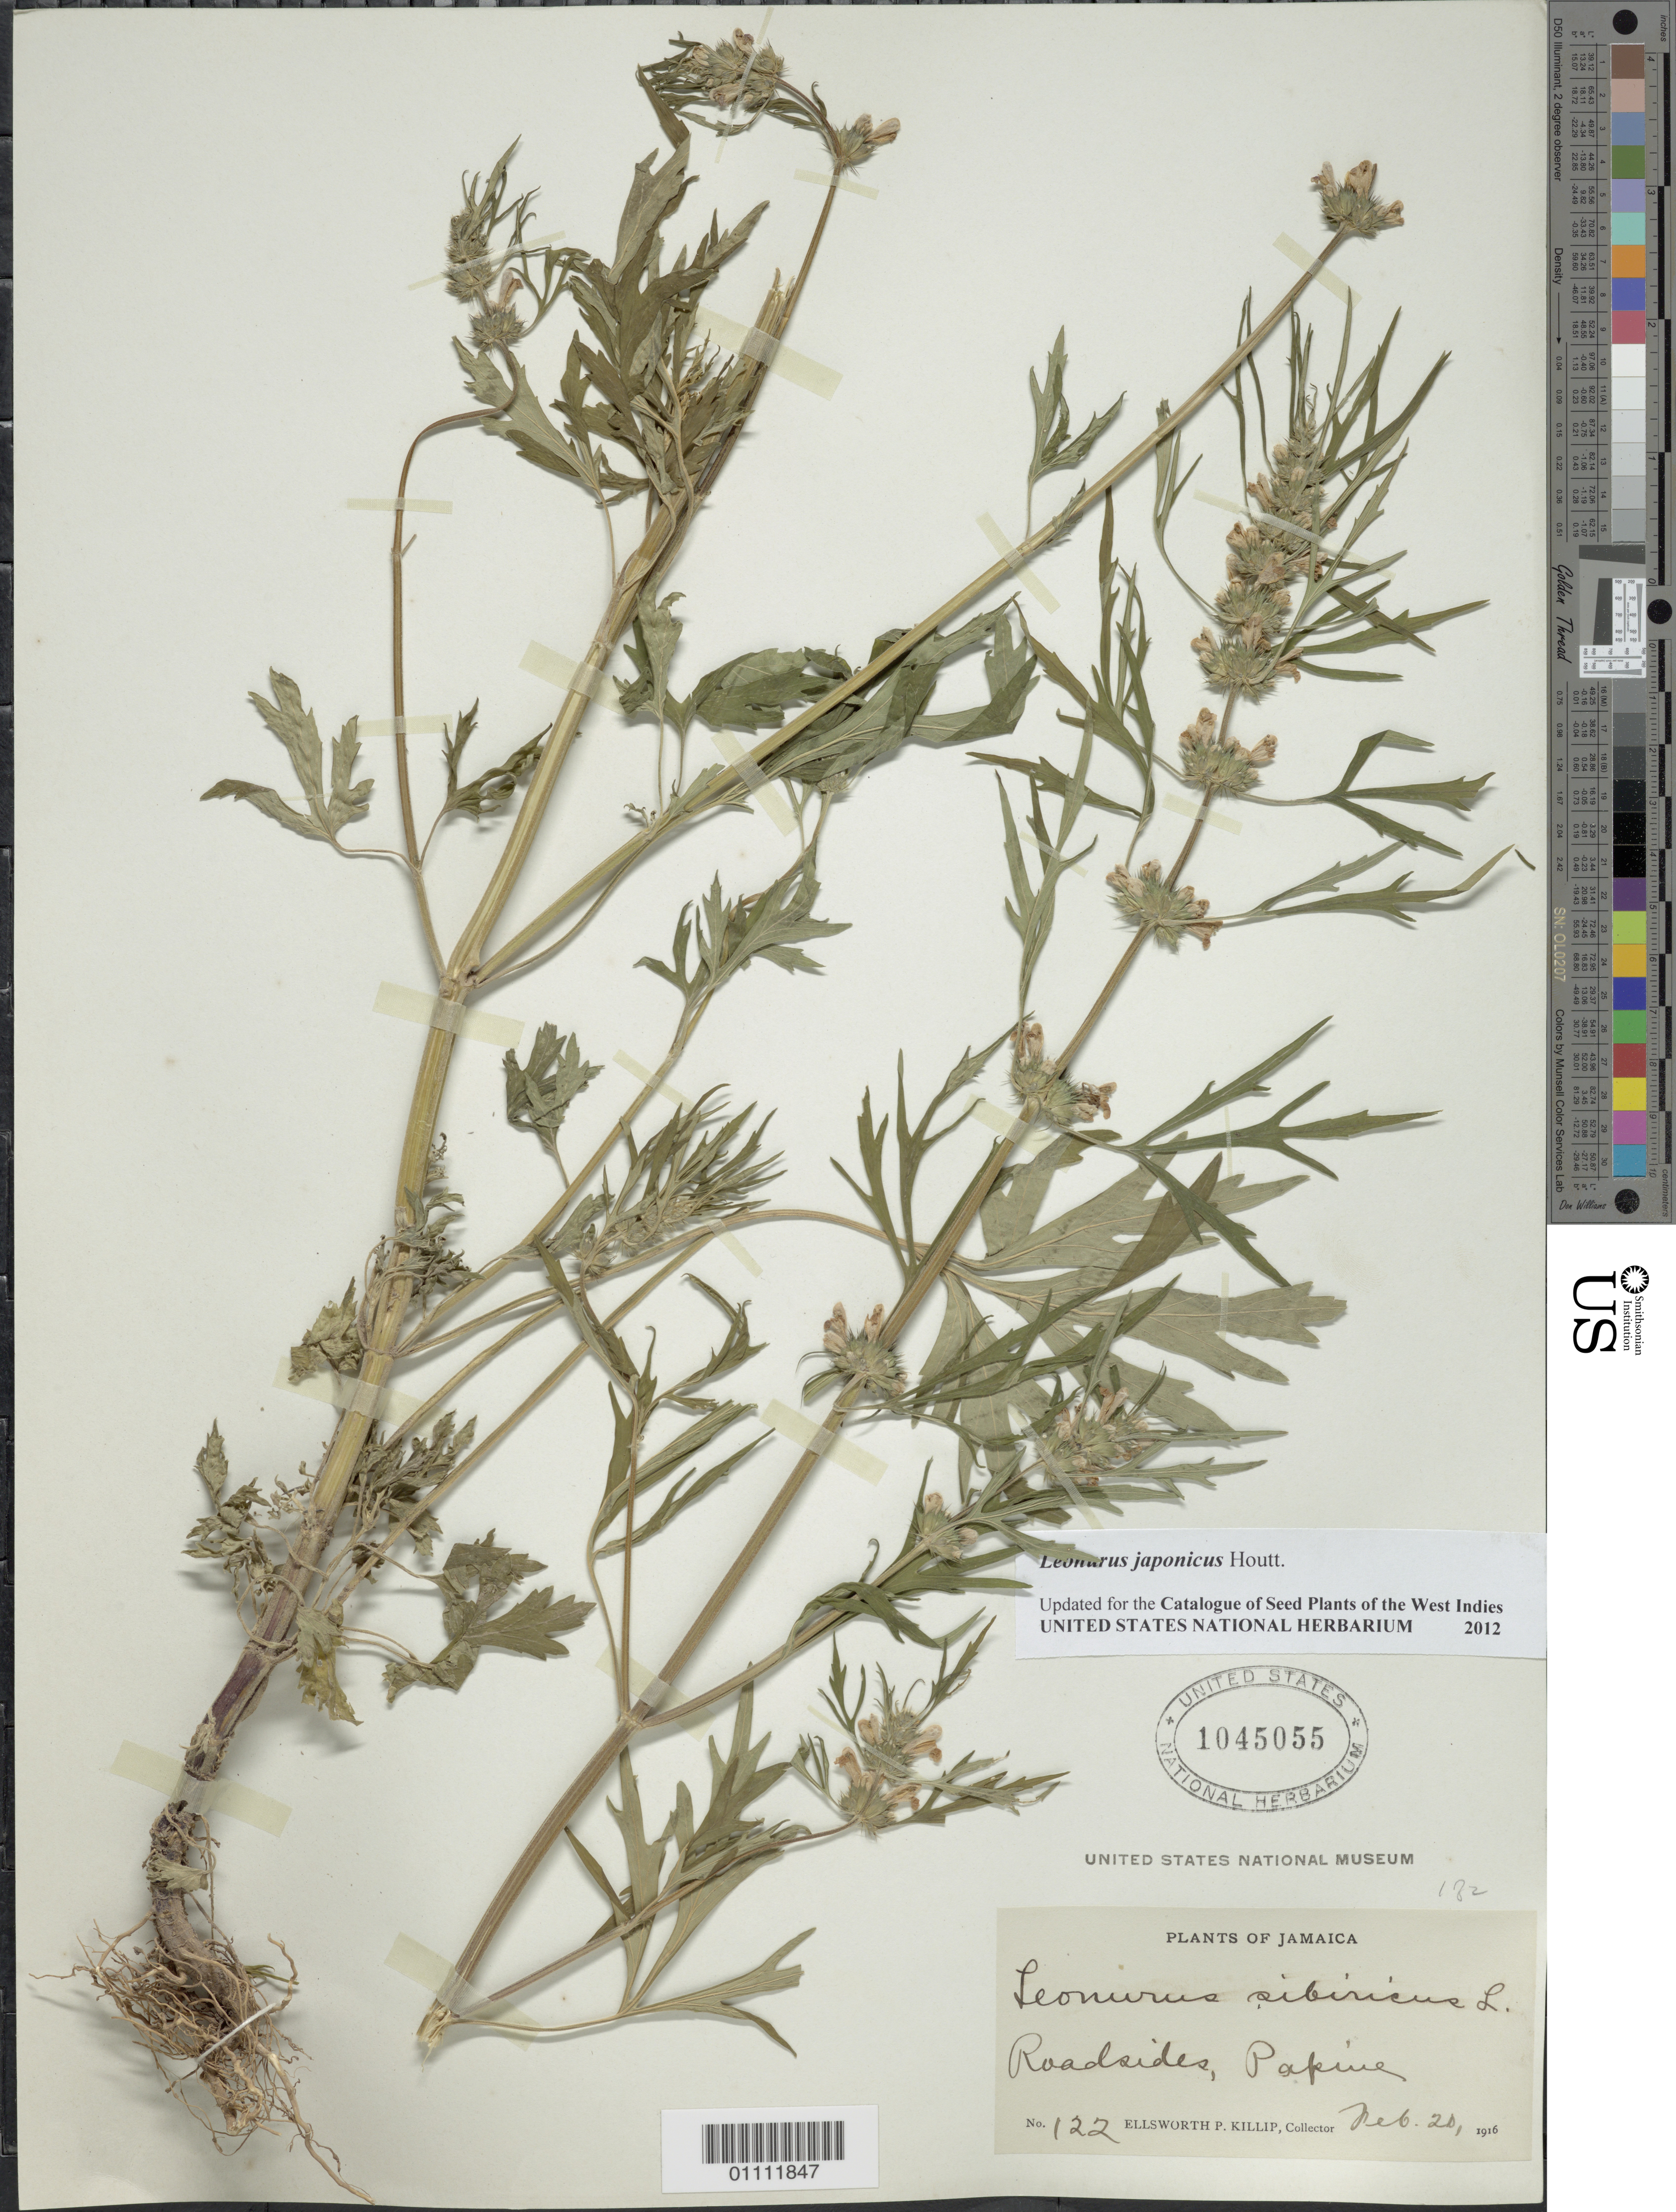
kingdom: Plantae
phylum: Tracheophyta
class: Magnoliopsida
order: Lamiales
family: Lamiaceae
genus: Leonurus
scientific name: Leonurus japonicus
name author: Houtt.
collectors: E. P. Killip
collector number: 122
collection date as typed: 20 Feb 1916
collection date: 1916-02-20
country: Jamaica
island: Jamaica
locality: Papine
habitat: Roadsides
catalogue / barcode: US 1045055